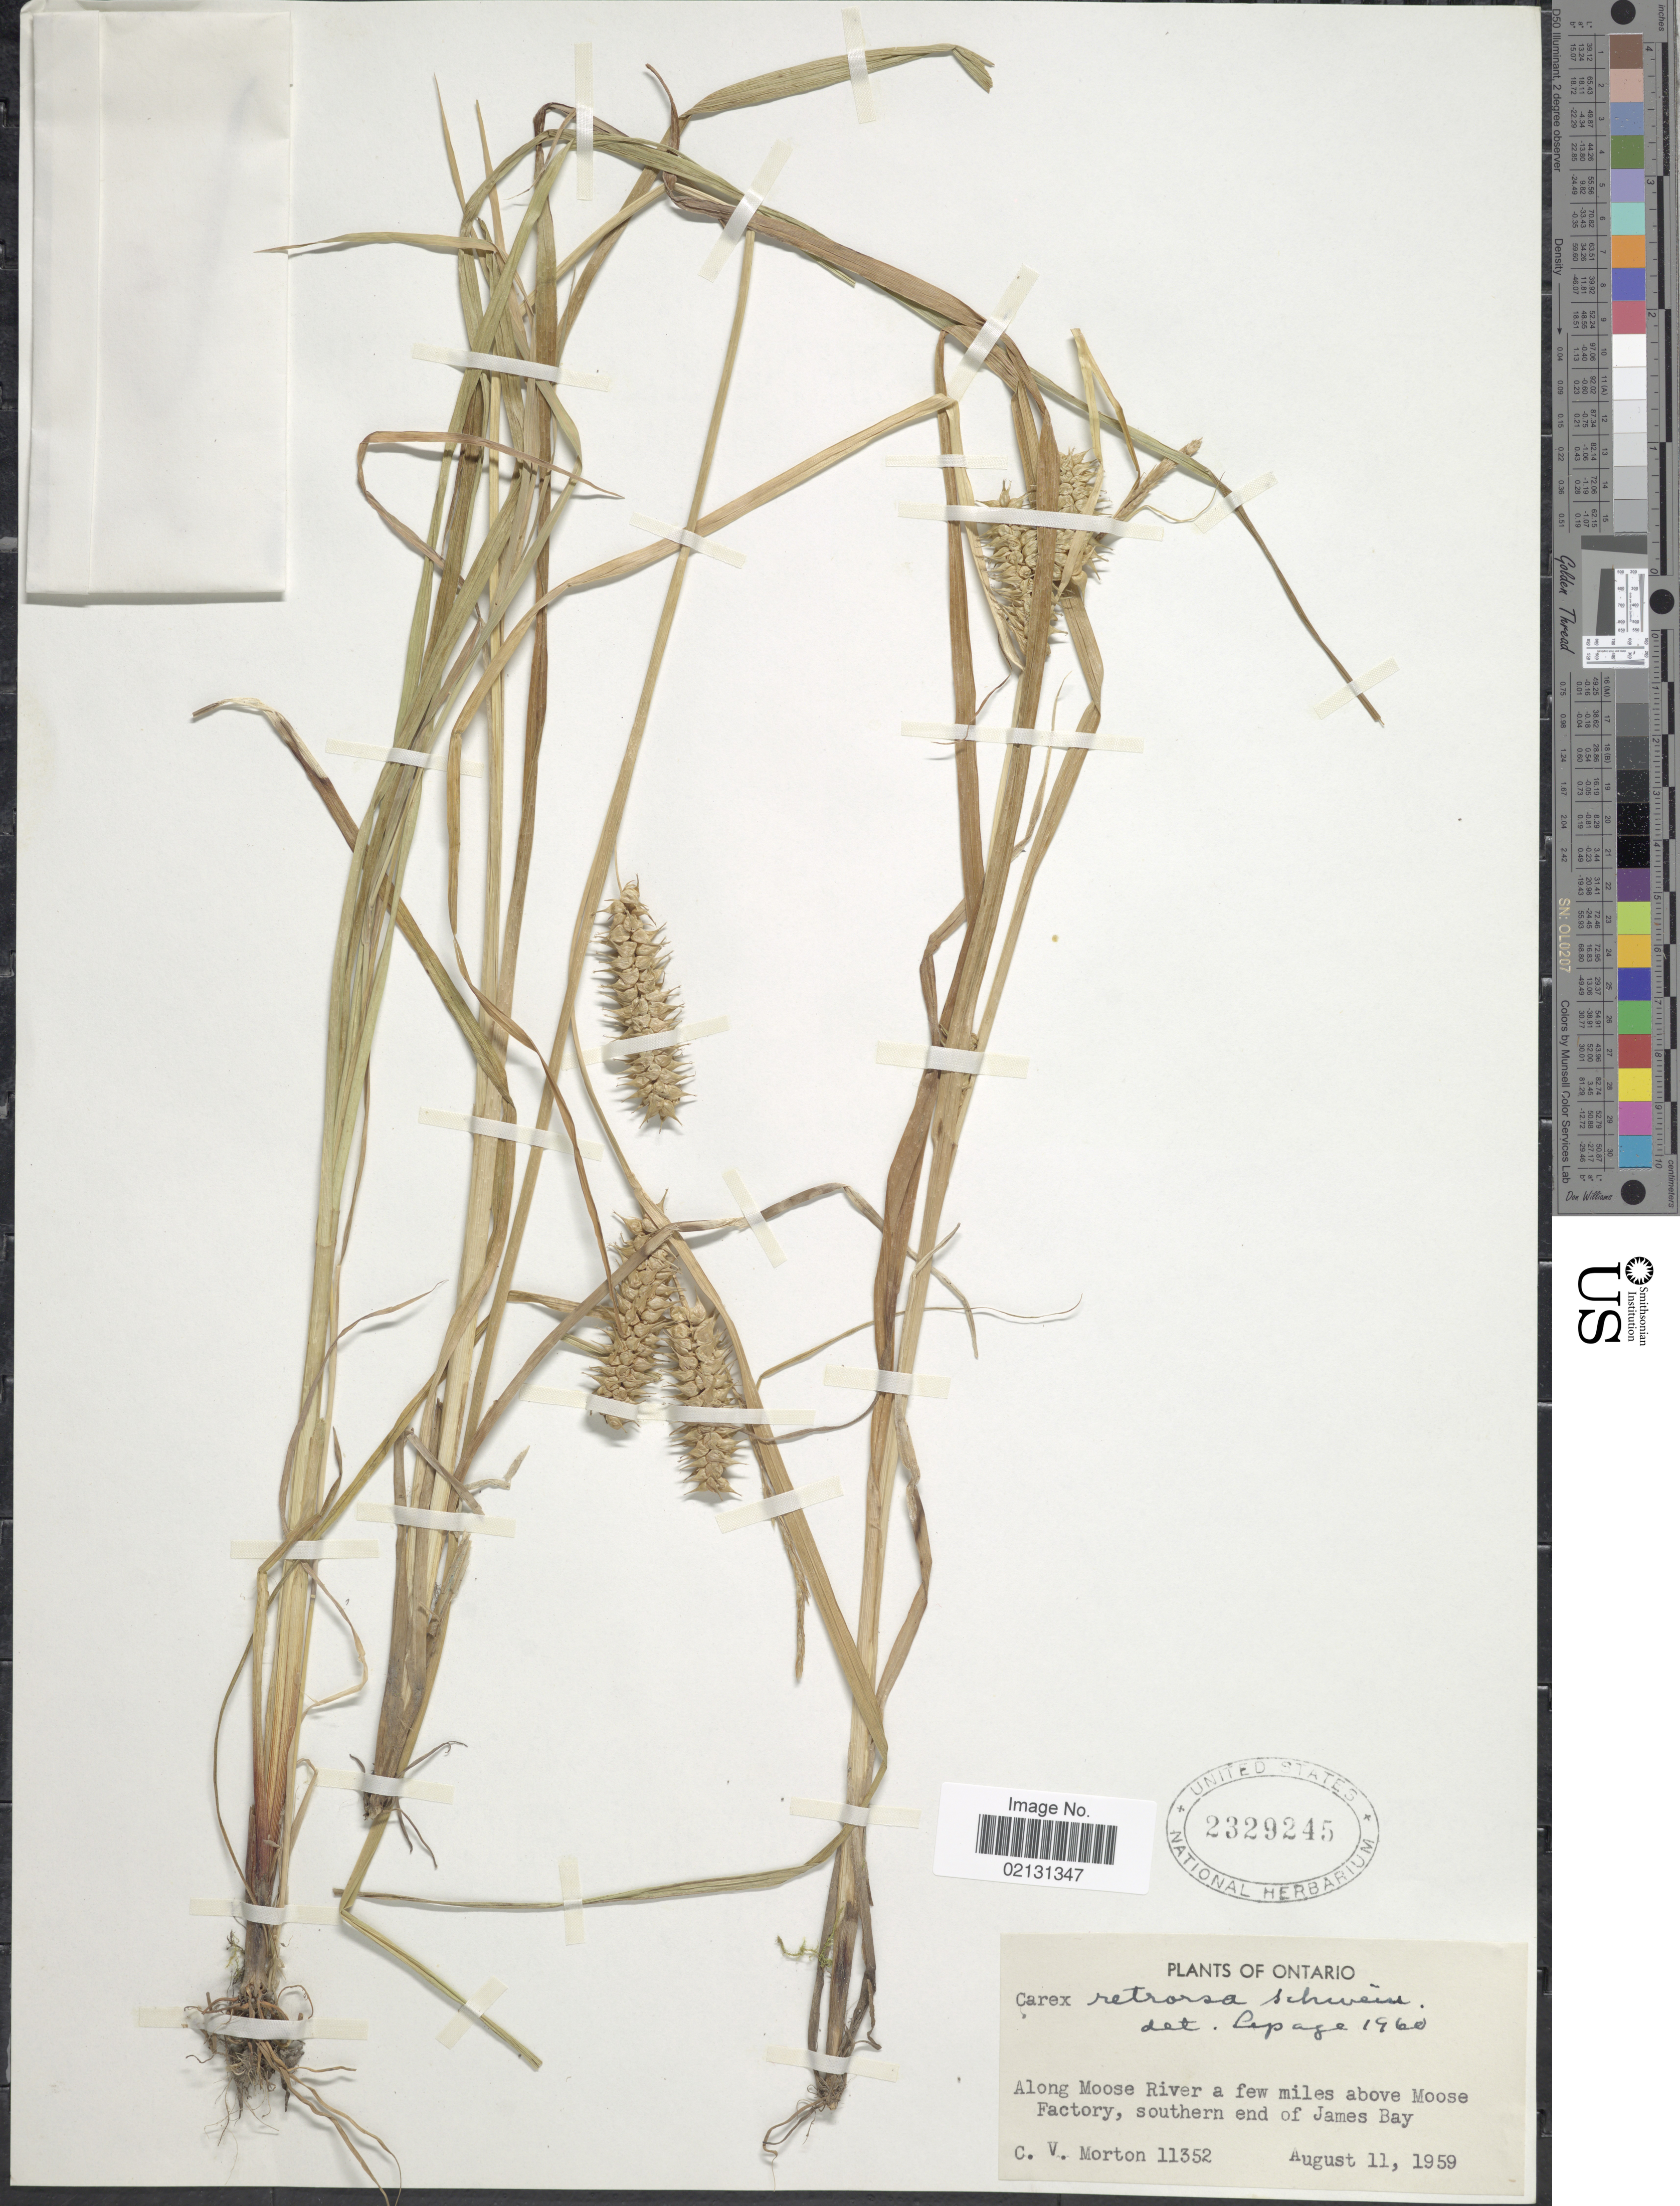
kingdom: Plantae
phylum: Tracheophyta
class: Liliopsida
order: Poales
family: Cyperaceae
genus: Carex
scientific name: Carex retrorsa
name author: Schwein.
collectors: C. V. Morton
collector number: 11352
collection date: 1959-08-11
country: Canada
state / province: Ontario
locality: Along Moose River a few miles above Moose Factory, southern end of James Bay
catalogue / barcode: US 2329245